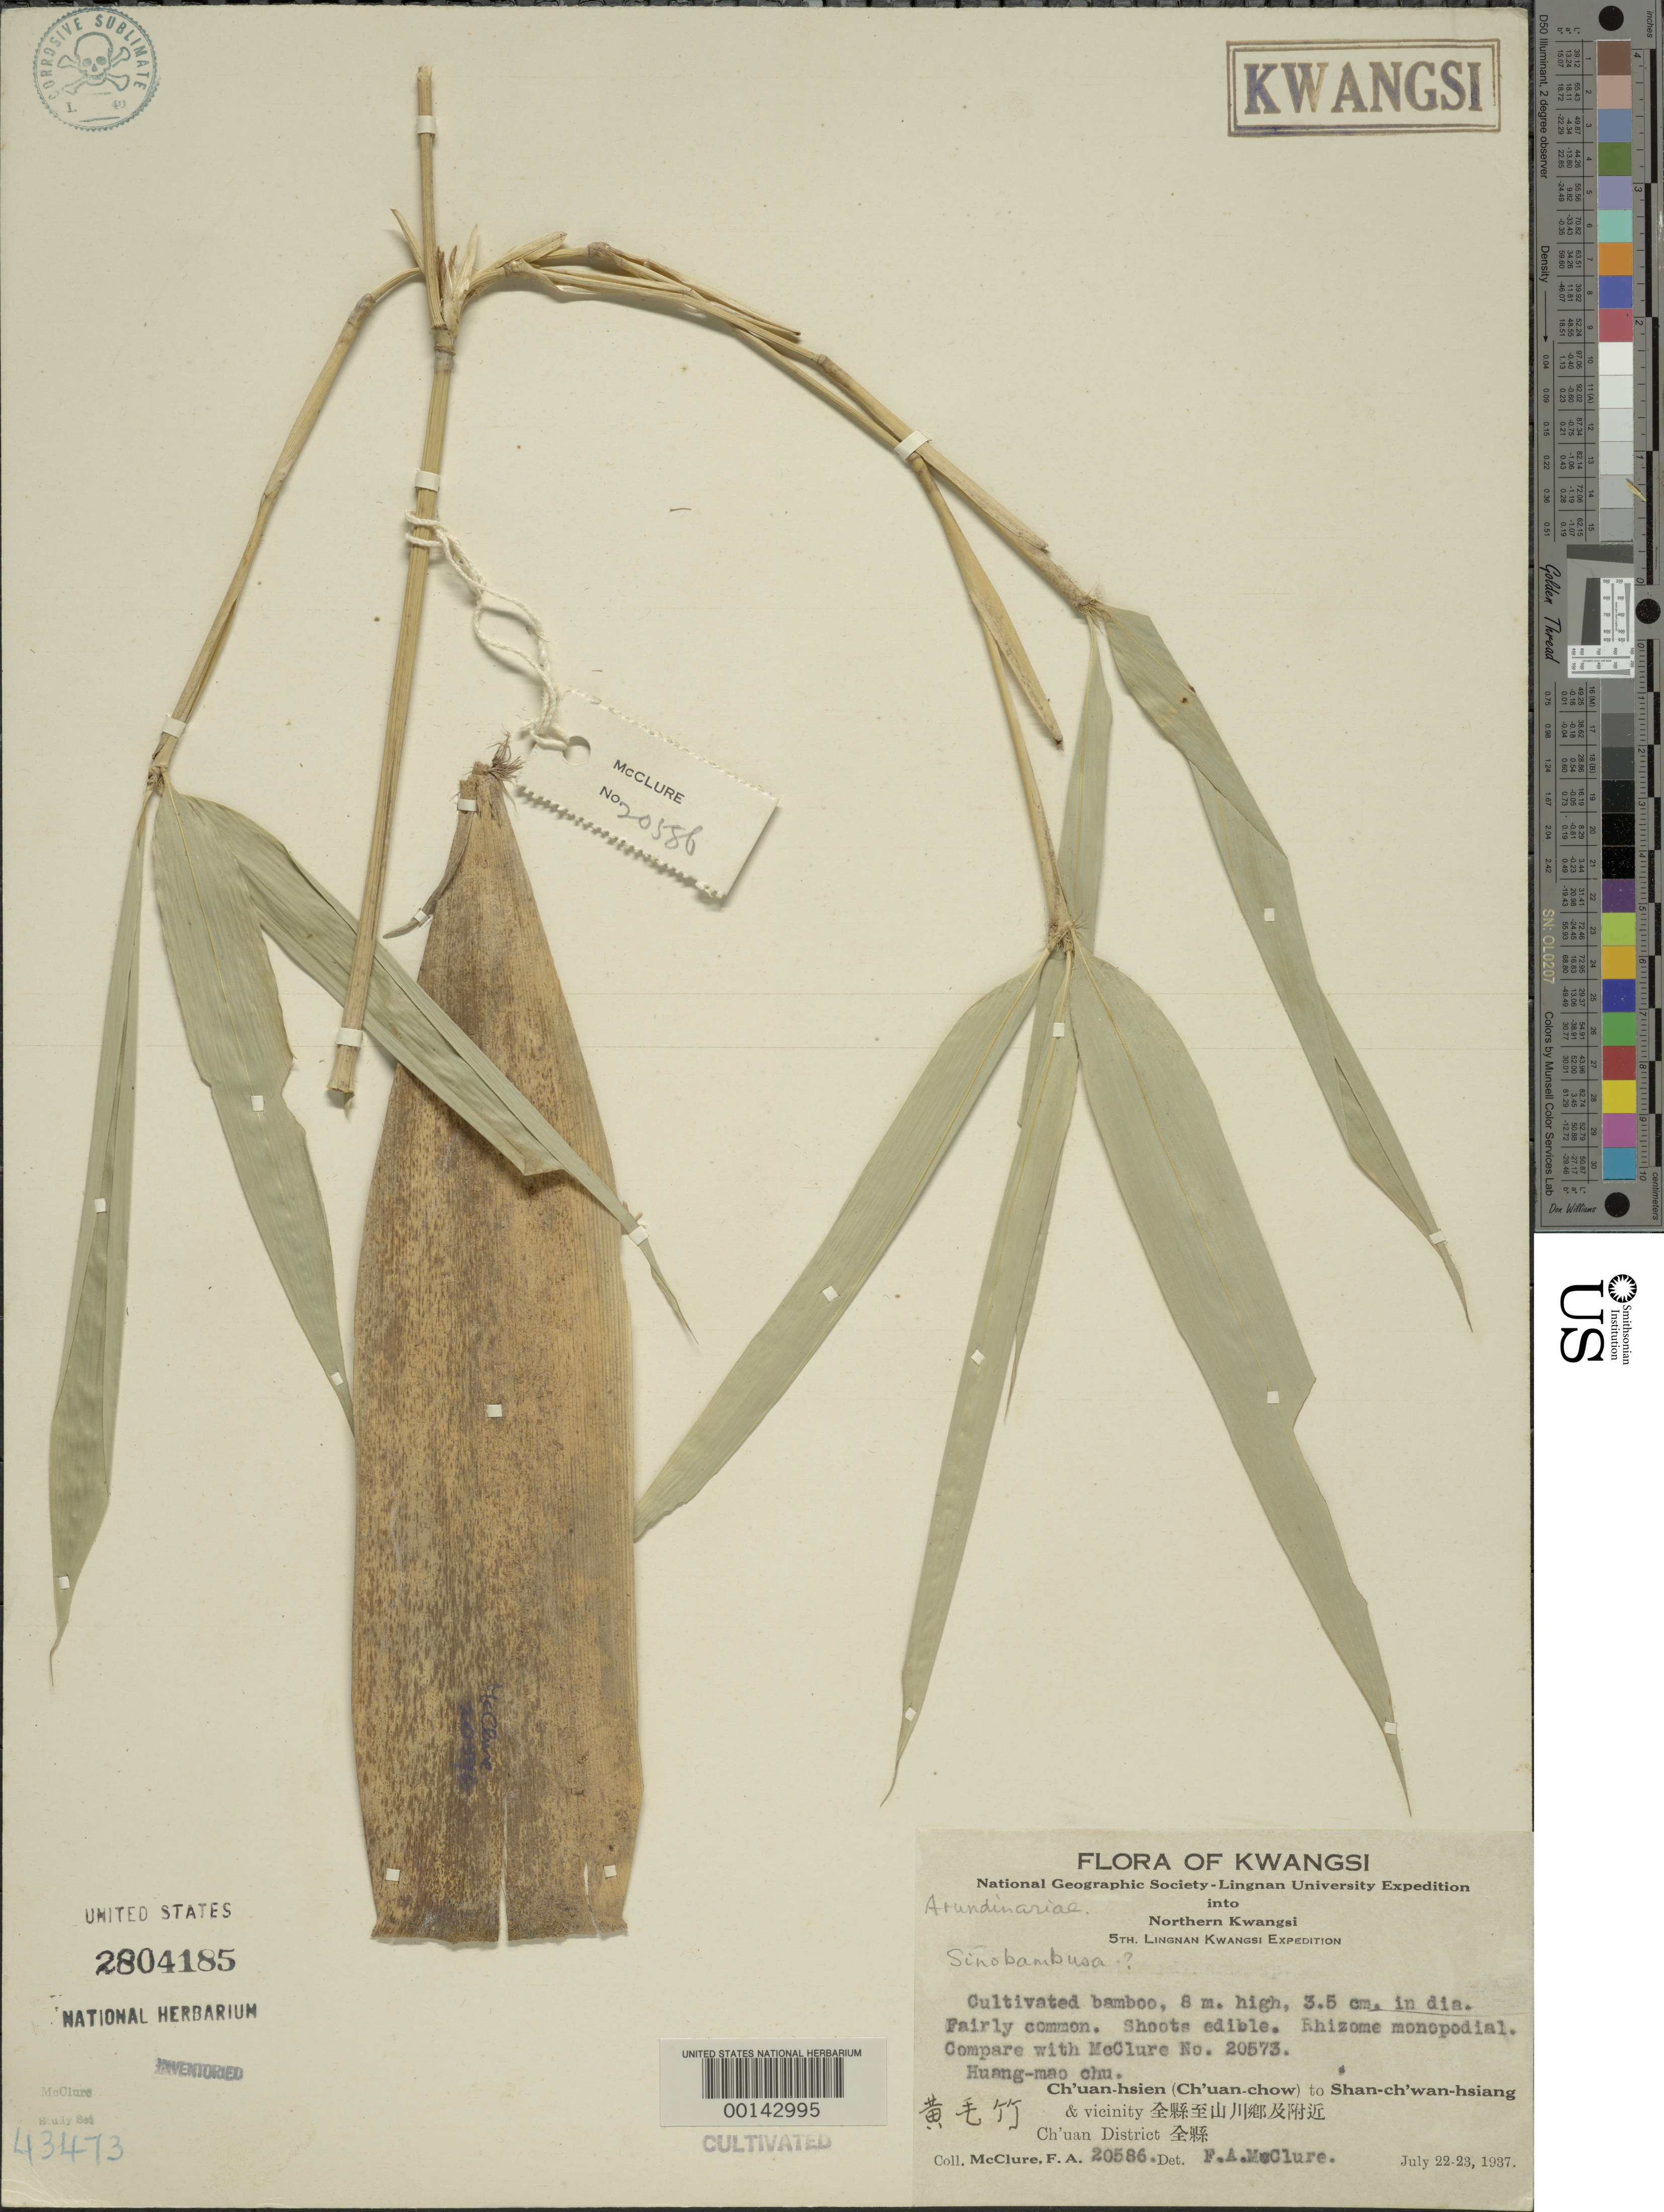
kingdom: Plantae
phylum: Tracheophyta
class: Liliopsida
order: Poales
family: Poaceae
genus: Sinobambusa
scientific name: Sinobambusa sp.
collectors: F. A. McClure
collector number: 20586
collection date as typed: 22 Jul 1937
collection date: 1937-07-22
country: China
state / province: Jiangxi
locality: Ch'uan, ch'uan-hsien/shan-ch'uan-hsiang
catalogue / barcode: US 2804185